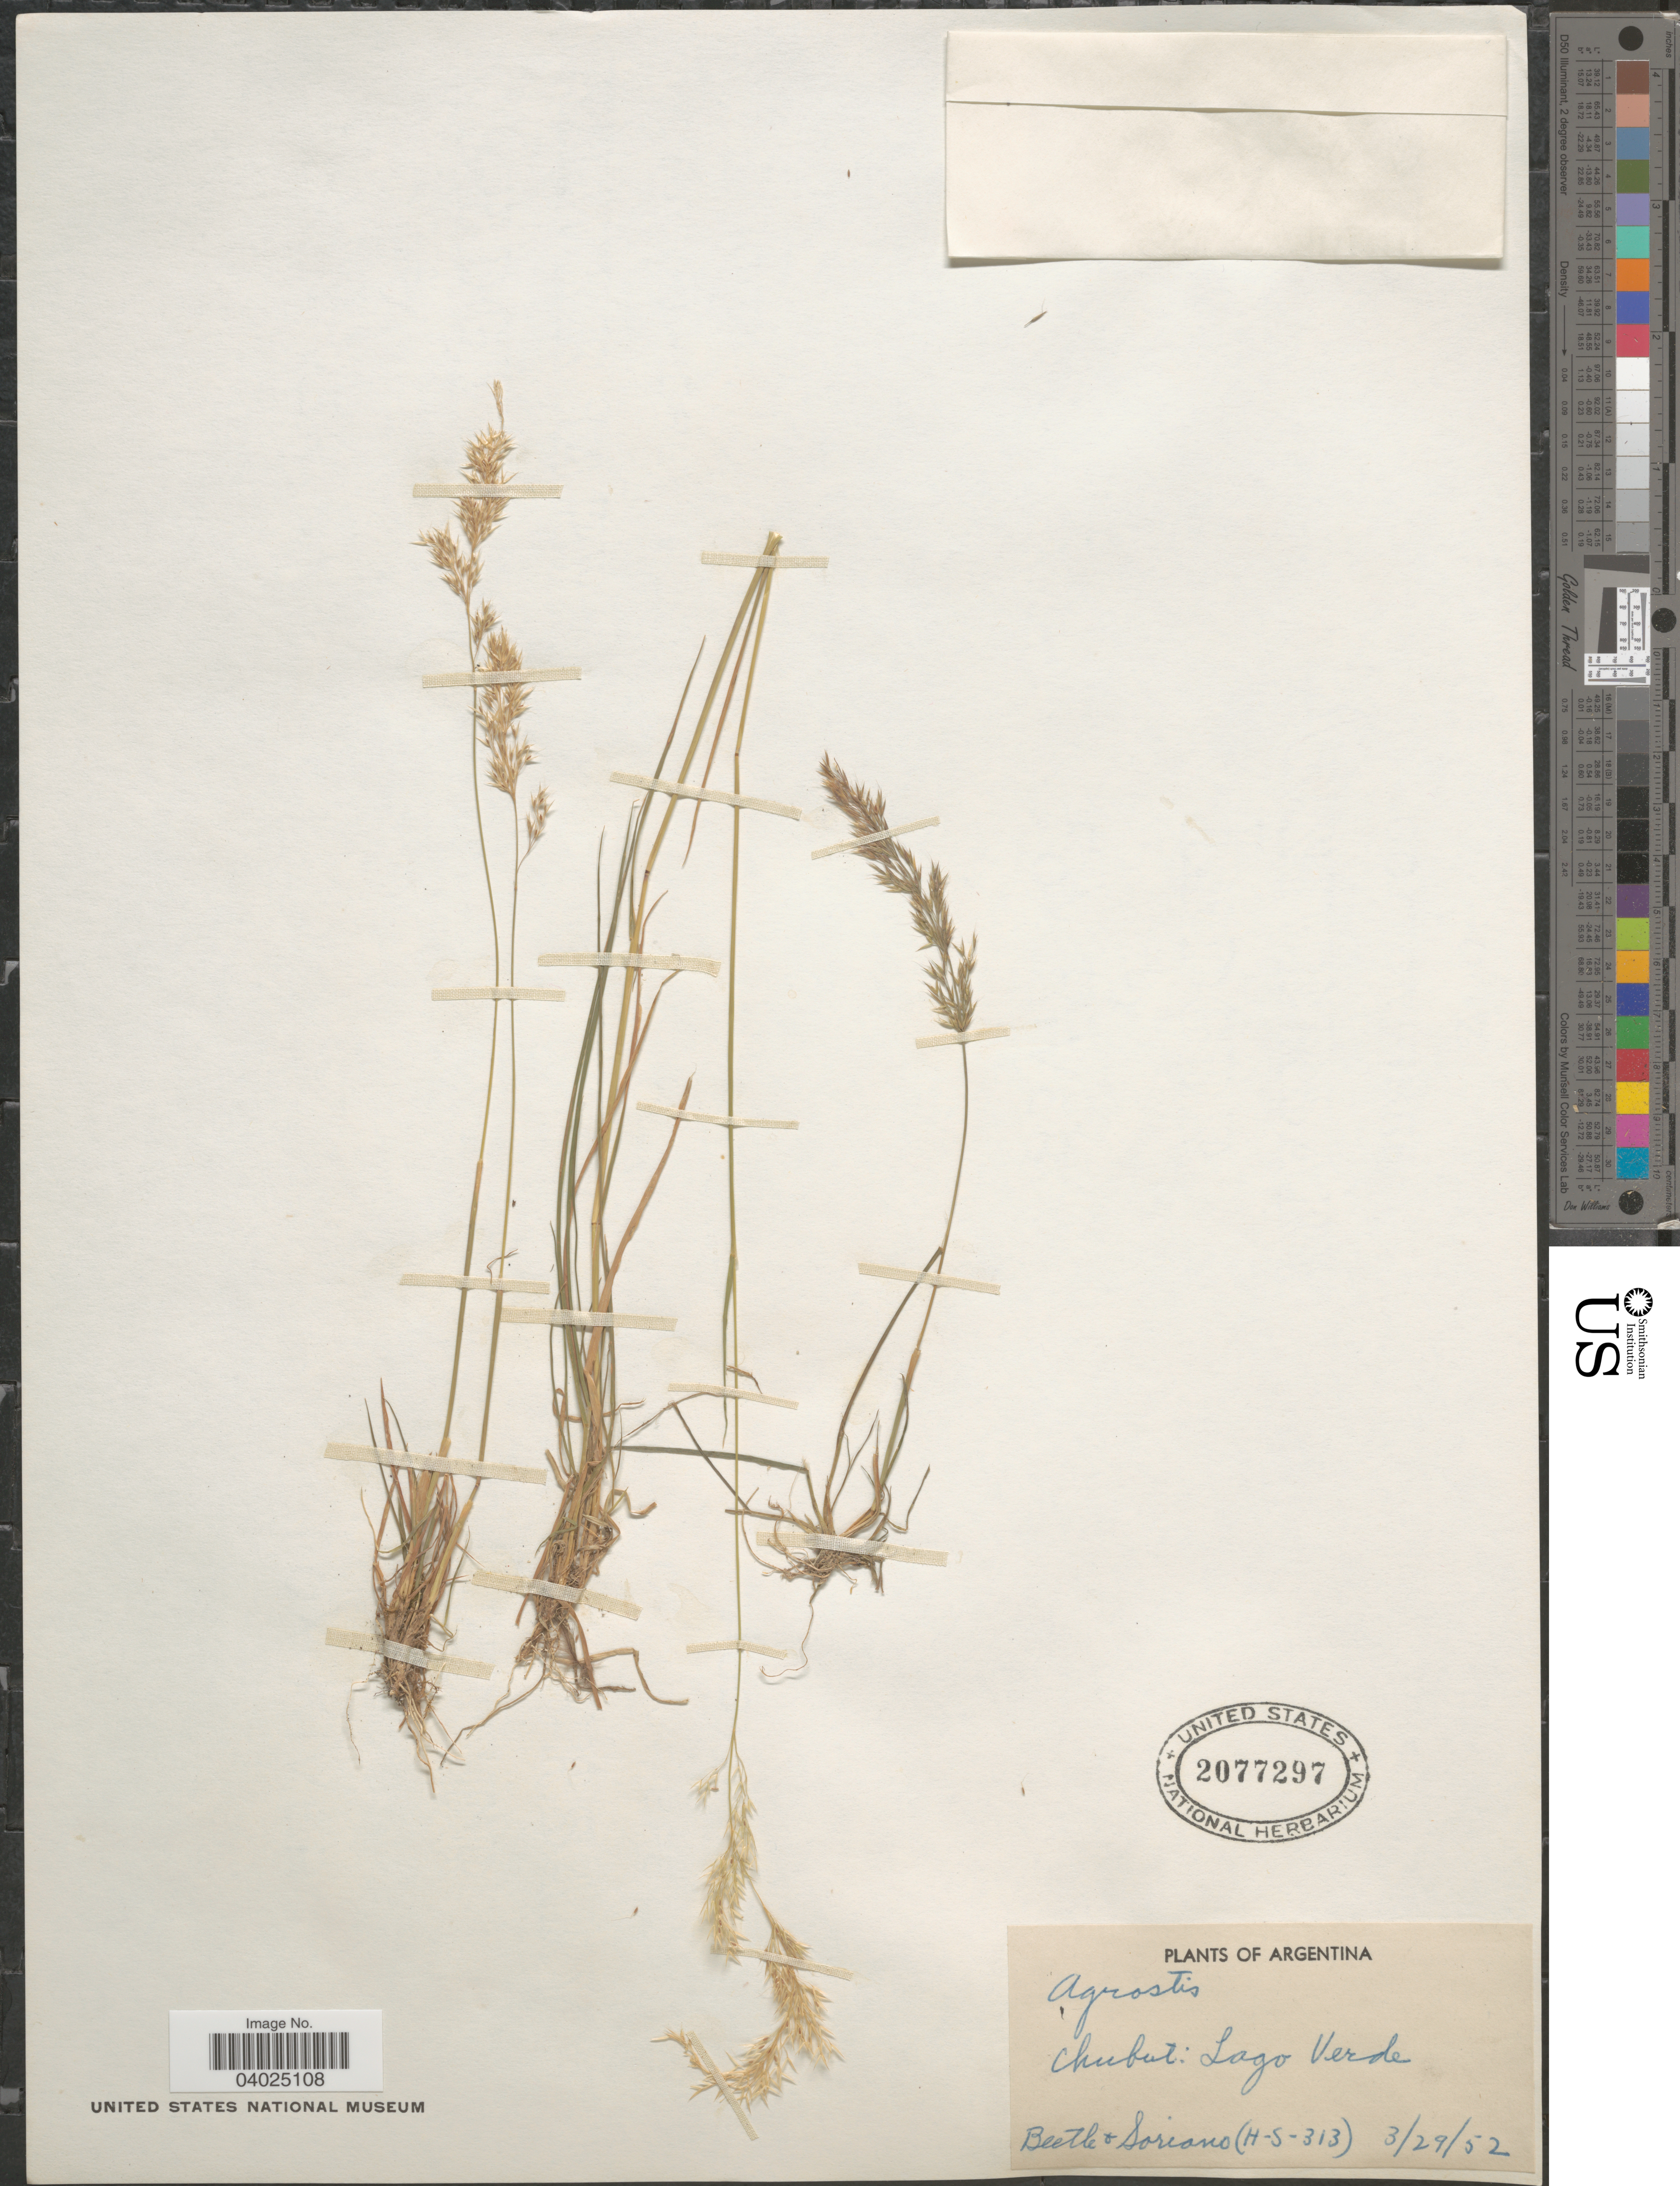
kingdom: Plantae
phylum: Tracheophyta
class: Liliopsida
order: Poales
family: Poaceae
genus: Agrostis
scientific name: Agrostis sp.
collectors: Beetle & -. Soriano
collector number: H-S-313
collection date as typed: Transcribed d/m/y: 29/3/52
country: Argentina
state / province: Chubut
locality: Lago Verde.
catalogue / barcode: US 2077297